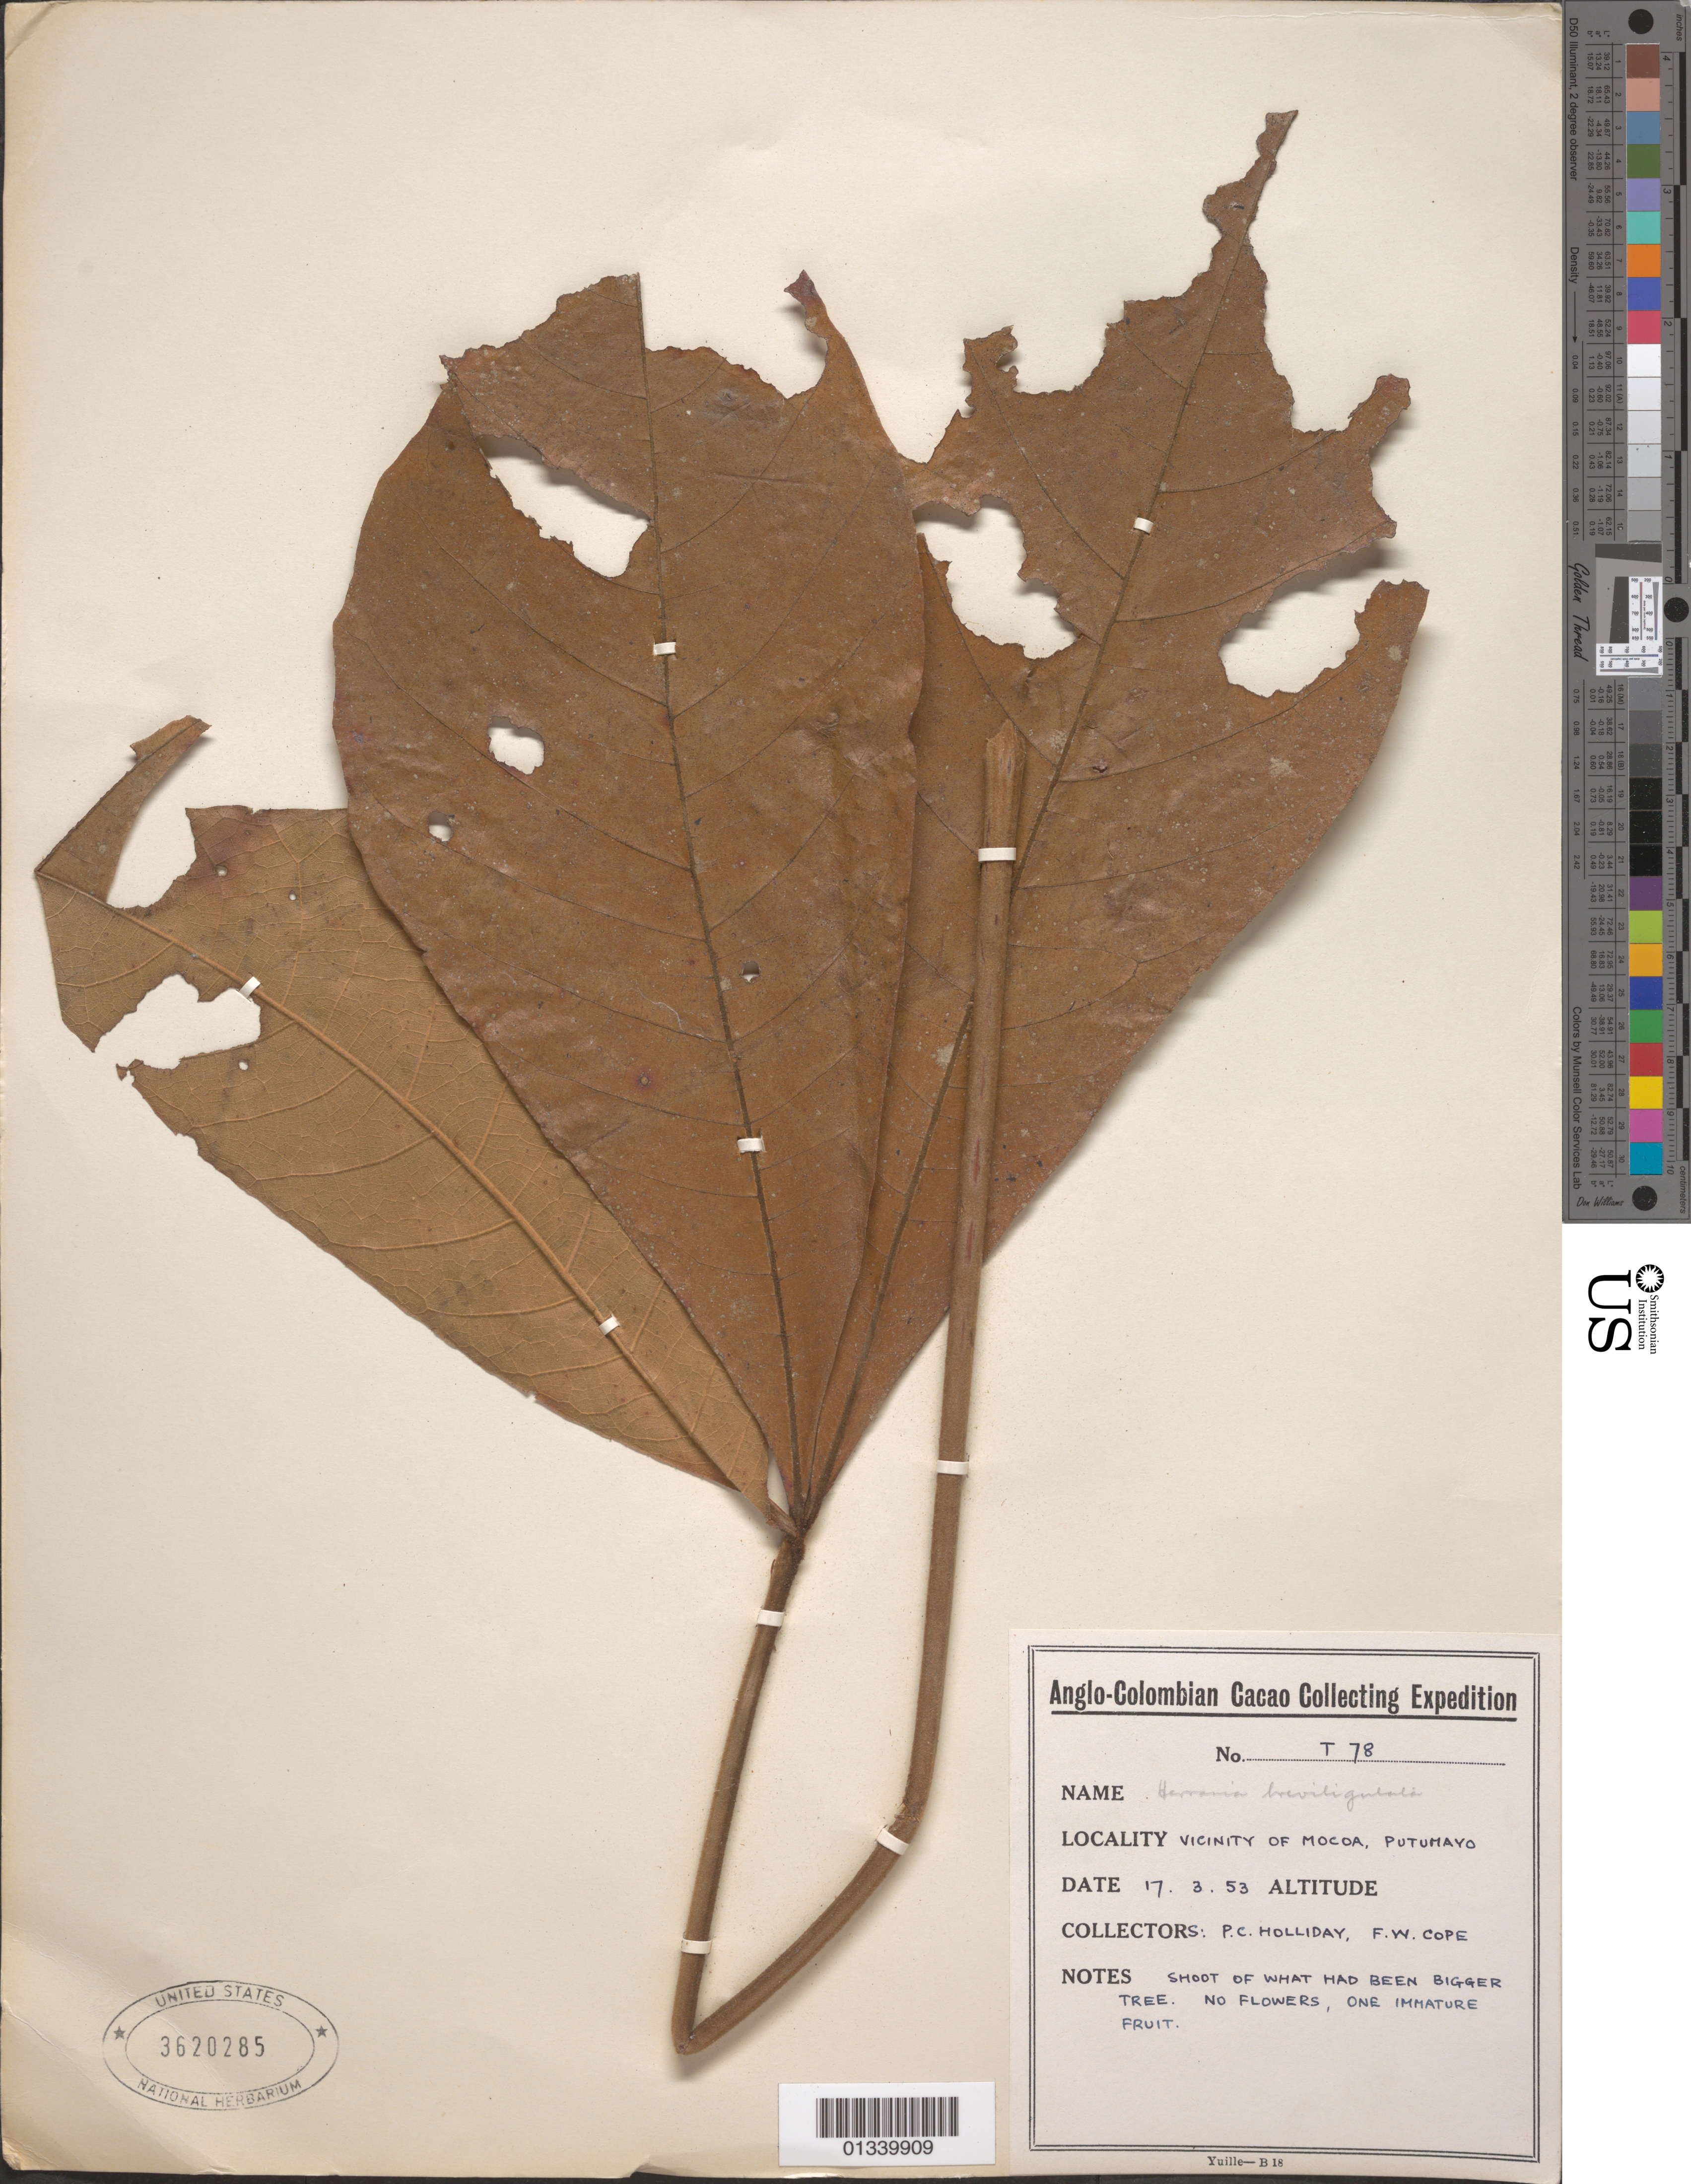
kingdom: Plantae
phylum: Tracheophyta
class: Magnoliopsida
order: Malvales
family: Malvaceae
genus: Herrania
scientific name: Herrania breviligulata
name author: R.E. Schult.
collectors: P. C. Holliday & F. Cope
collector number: T-78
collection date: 1953-05-17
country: Colombia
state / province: Putumayo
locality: Vicinity of Mocoa.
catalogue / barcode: US 3620285